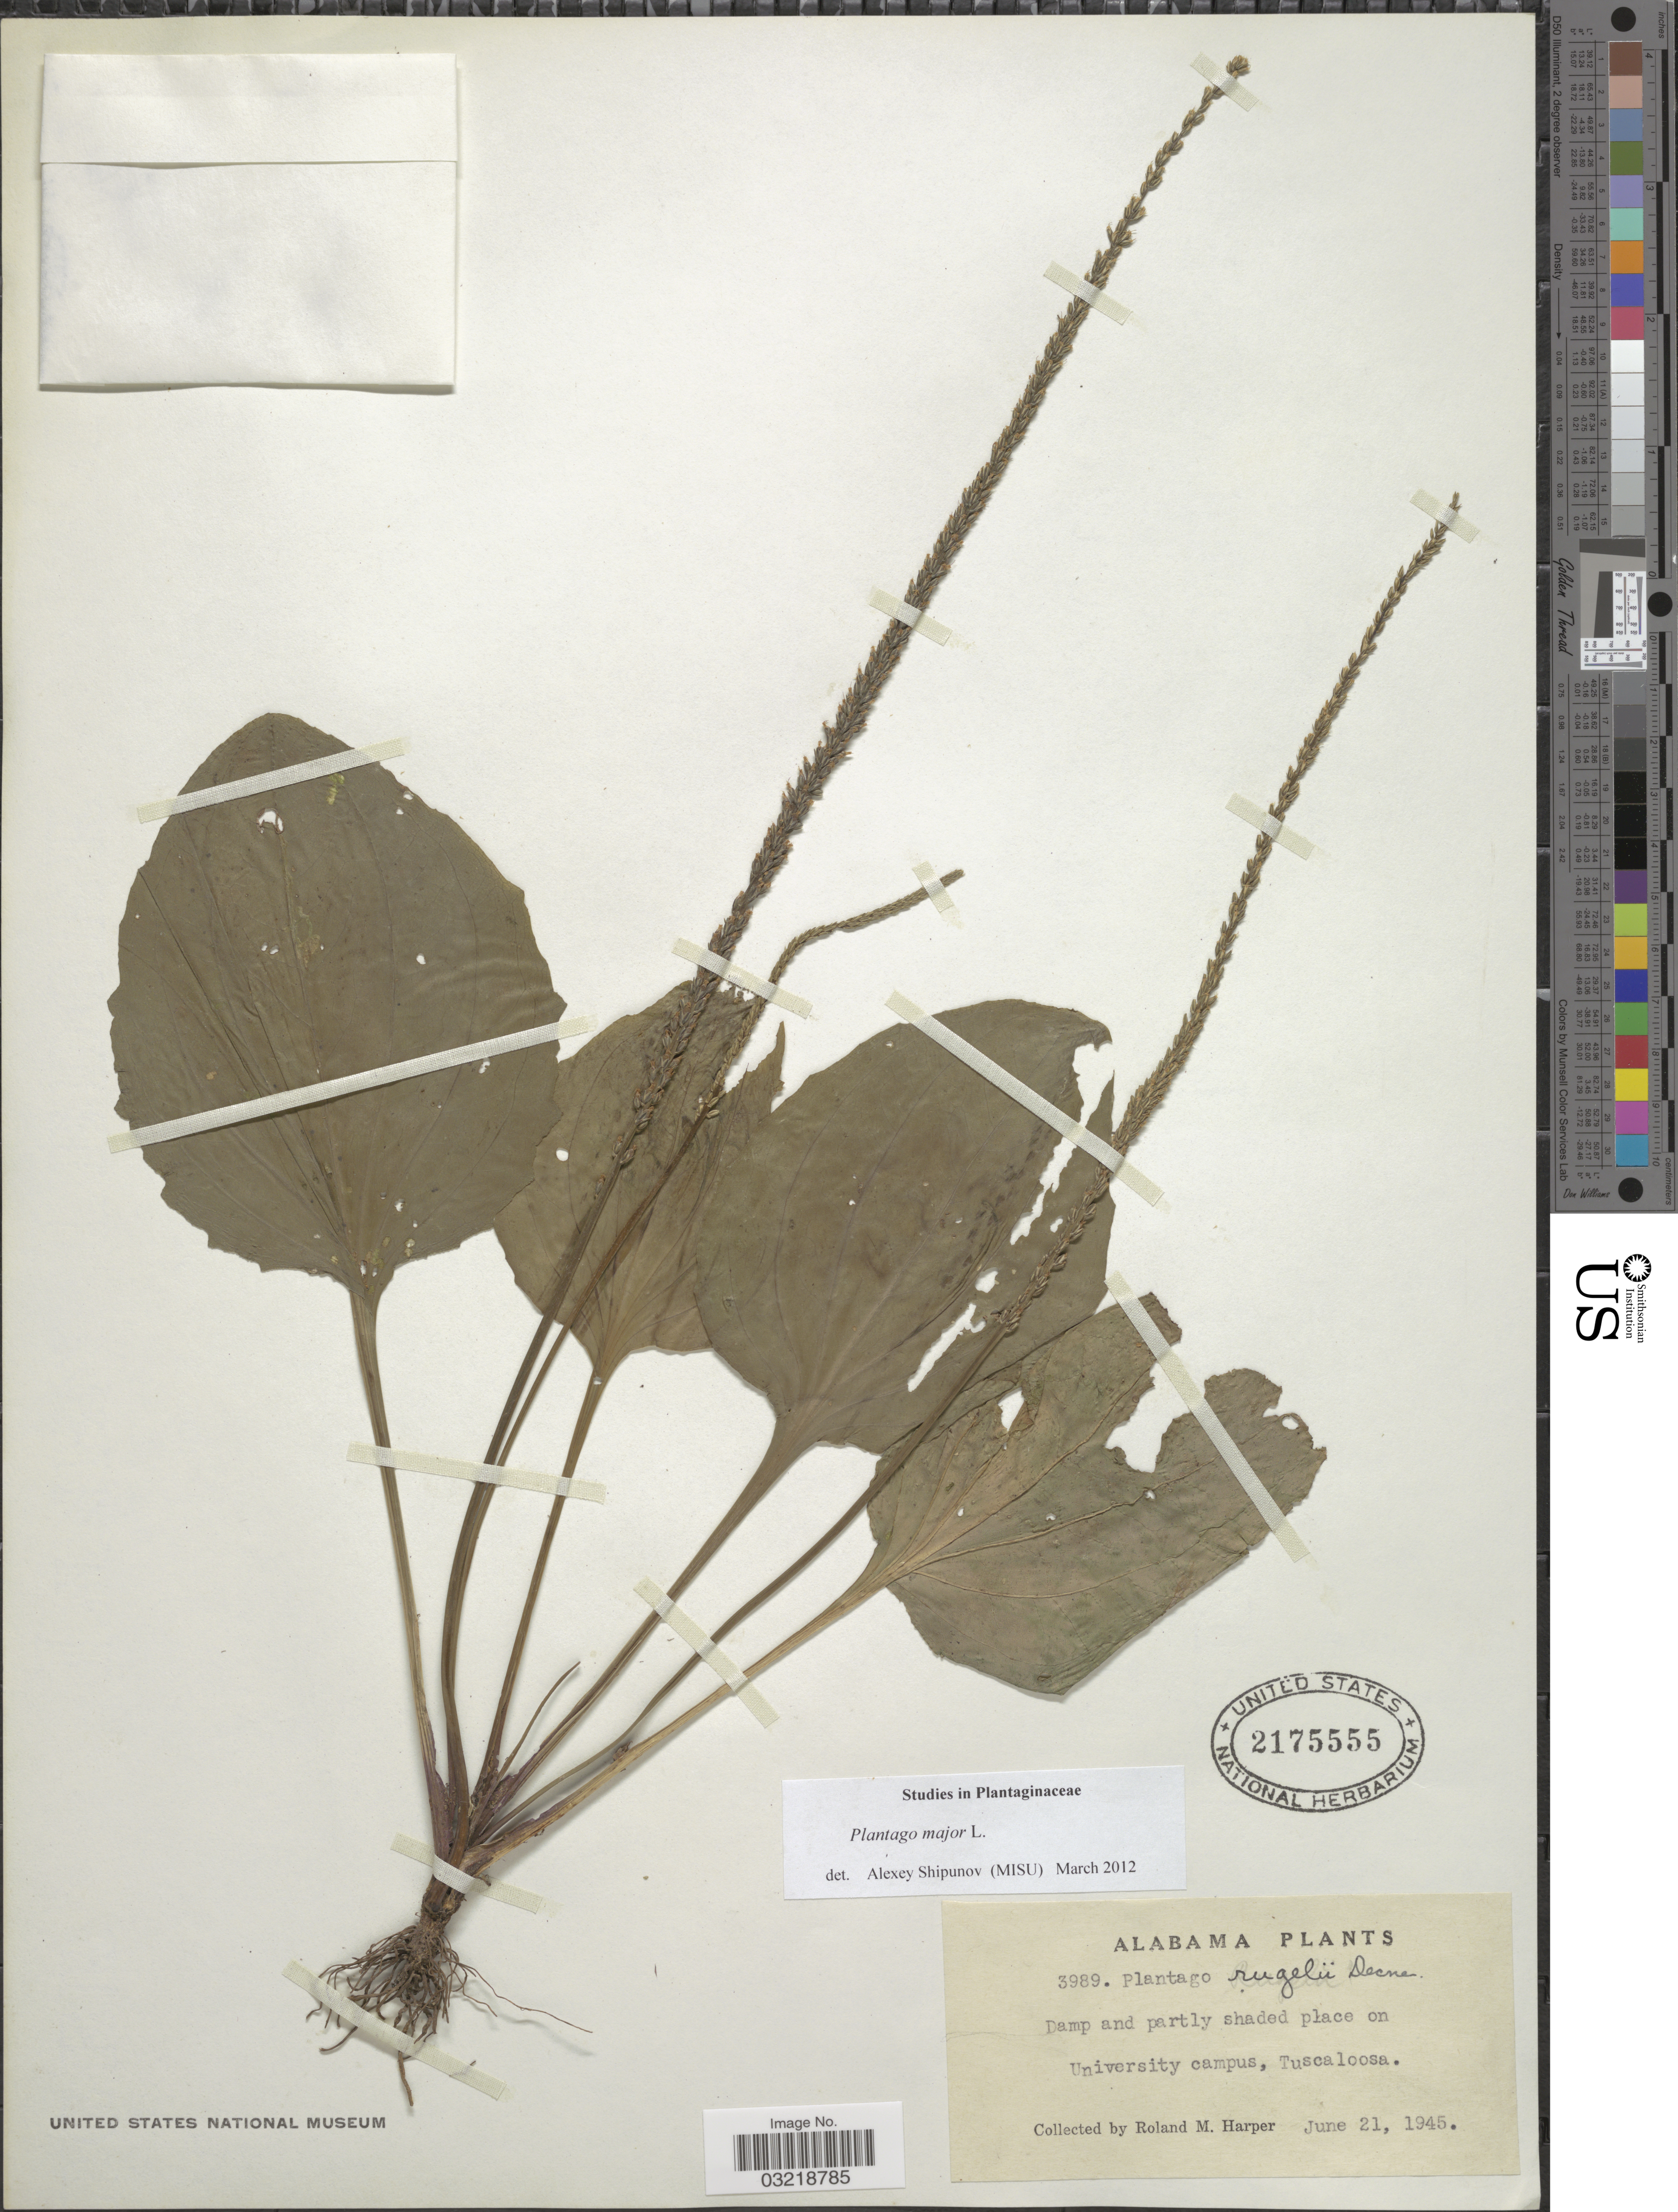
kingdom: Plantae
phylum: Tracheophyta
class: Magnoliopsida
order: Lamiales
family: Plantaginaceae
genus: Plantago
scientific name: Plantago major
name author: L.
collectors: R. M. Harper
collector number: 3989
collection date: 1945-06-21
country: United States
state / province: Alabama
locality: University campus, Tuscaloosa.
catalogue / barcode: US 2175555